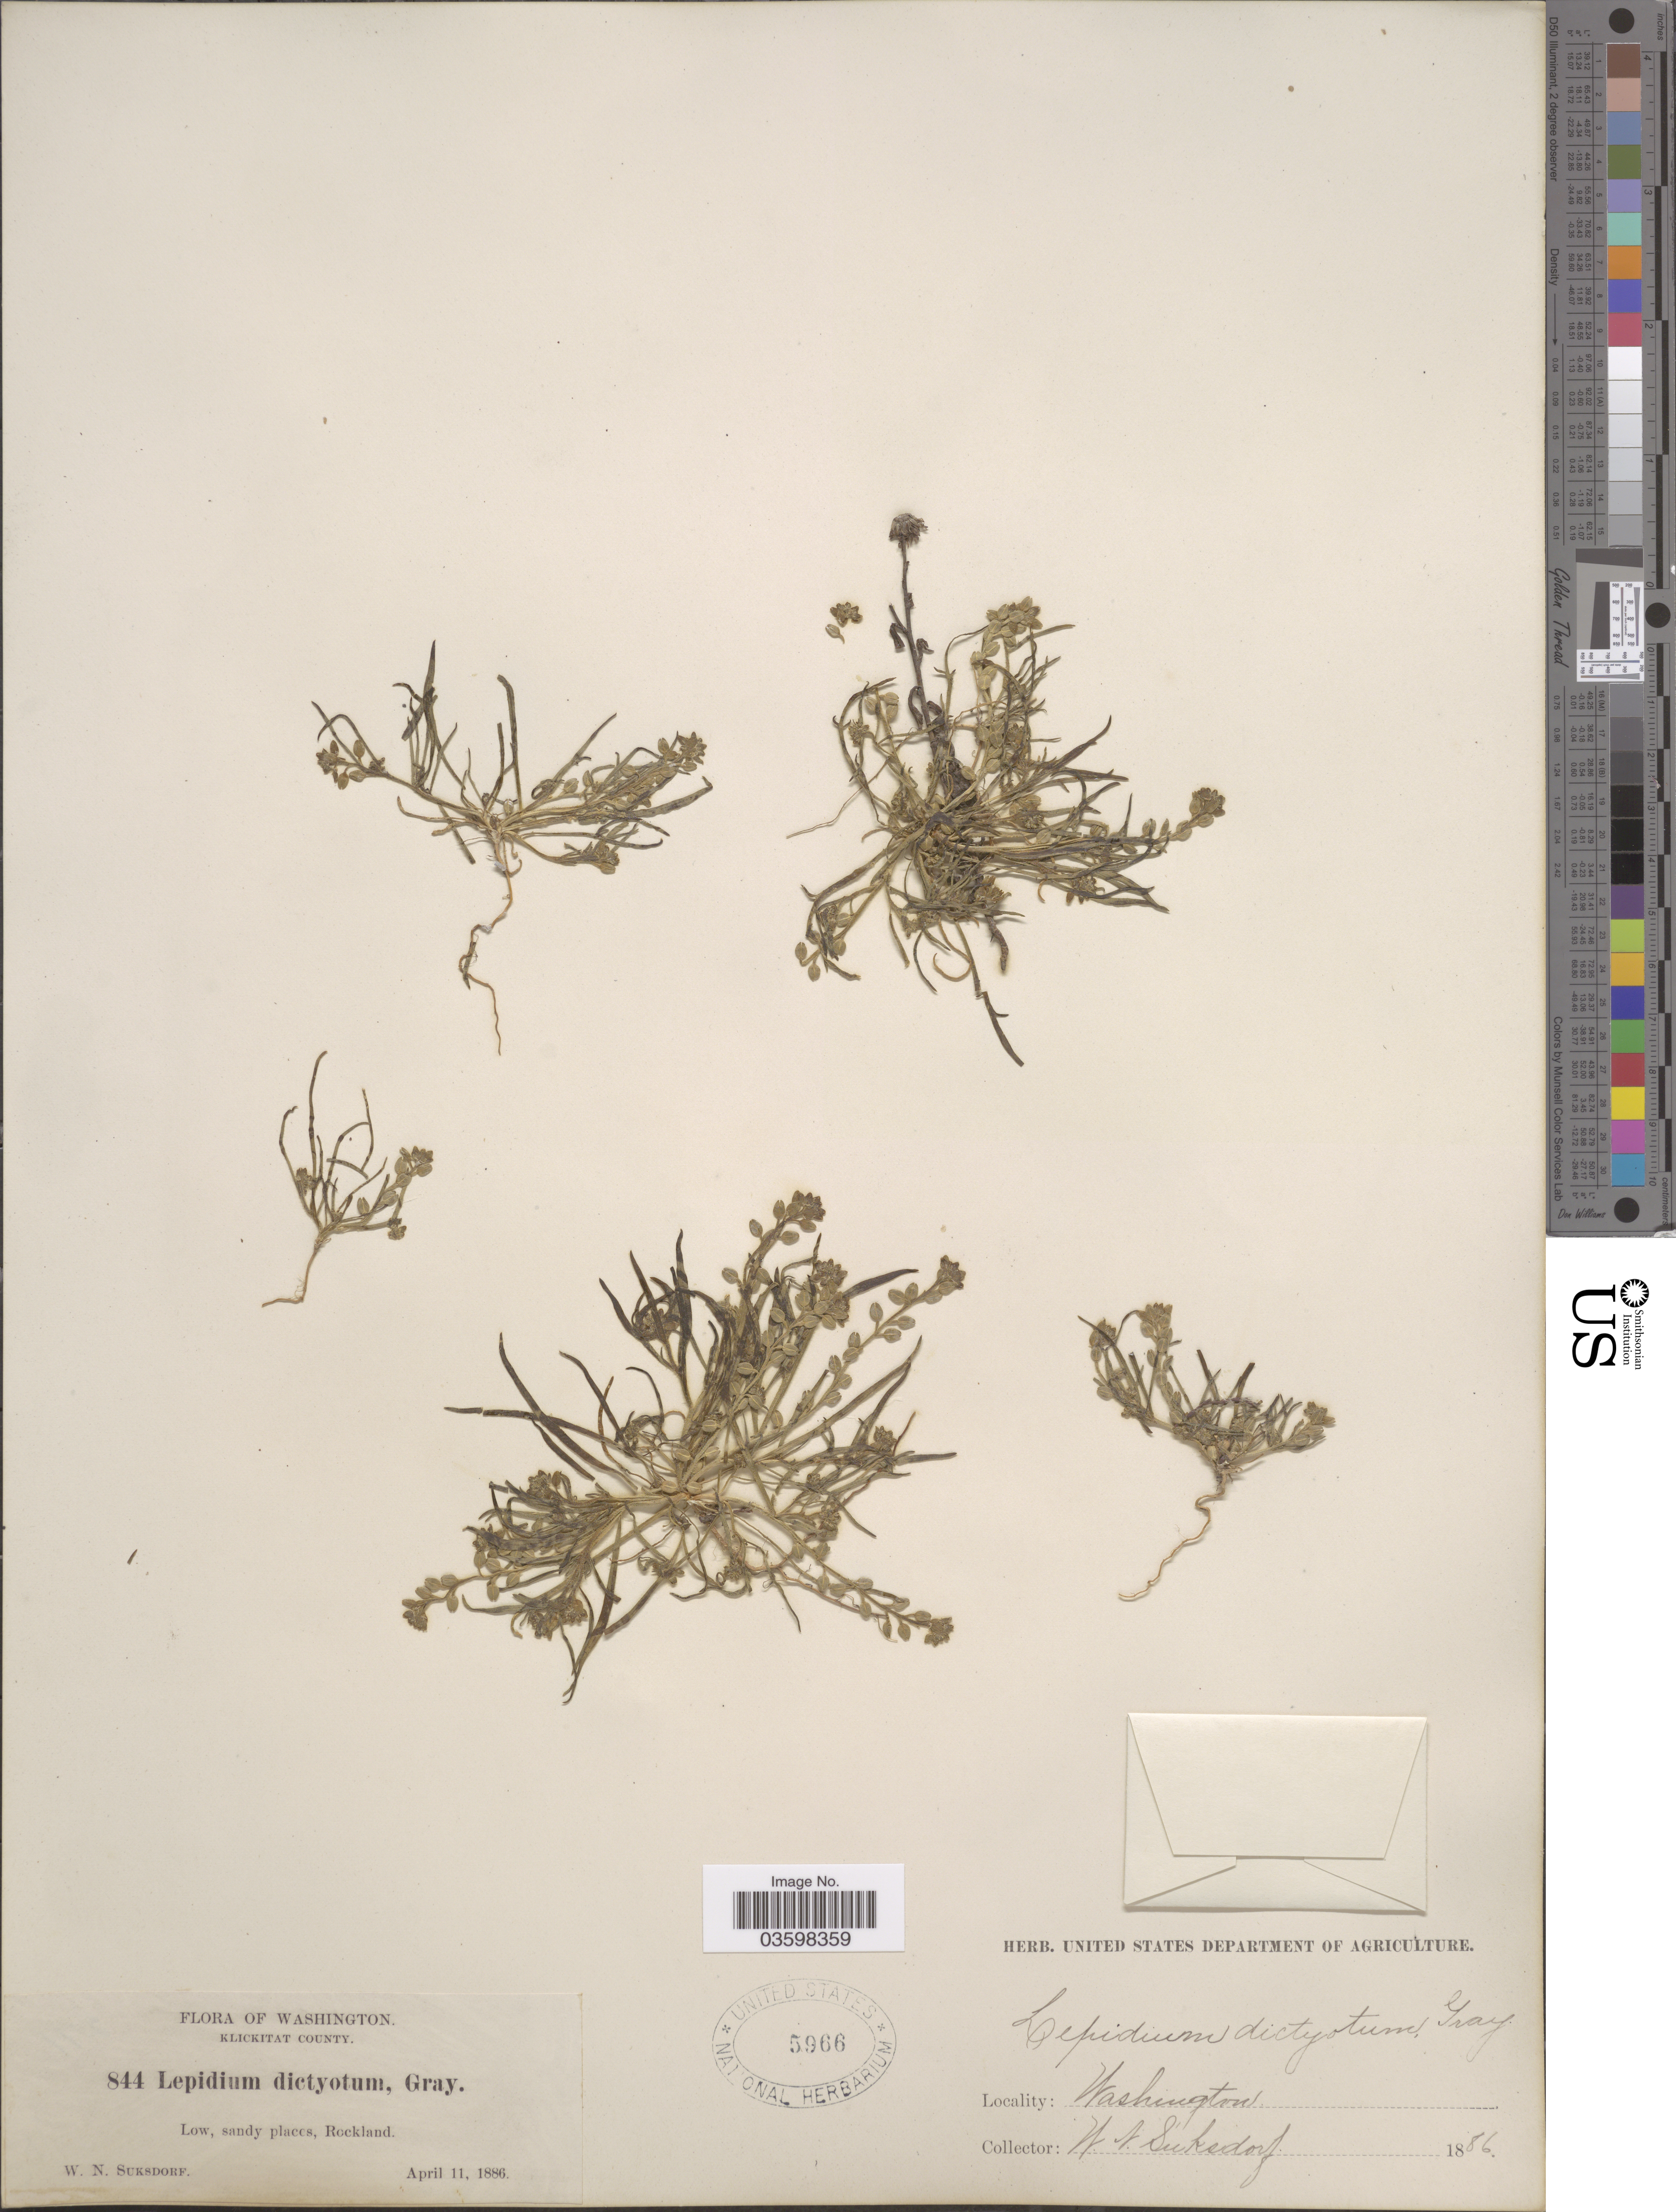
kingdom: Plantae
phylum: Tracheophyta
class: Magnoliopsida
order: Brassicales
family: Brassicaceae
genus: Lepidium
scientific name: Lepidium dictyotum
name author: A. Gray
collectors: W. N. Suksdorf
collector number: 844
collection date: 1886-04-11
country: United States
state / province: Washington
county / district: Klickitat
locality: Klickitat County. Low, sandy places, Rockland.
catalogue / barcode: US 5966